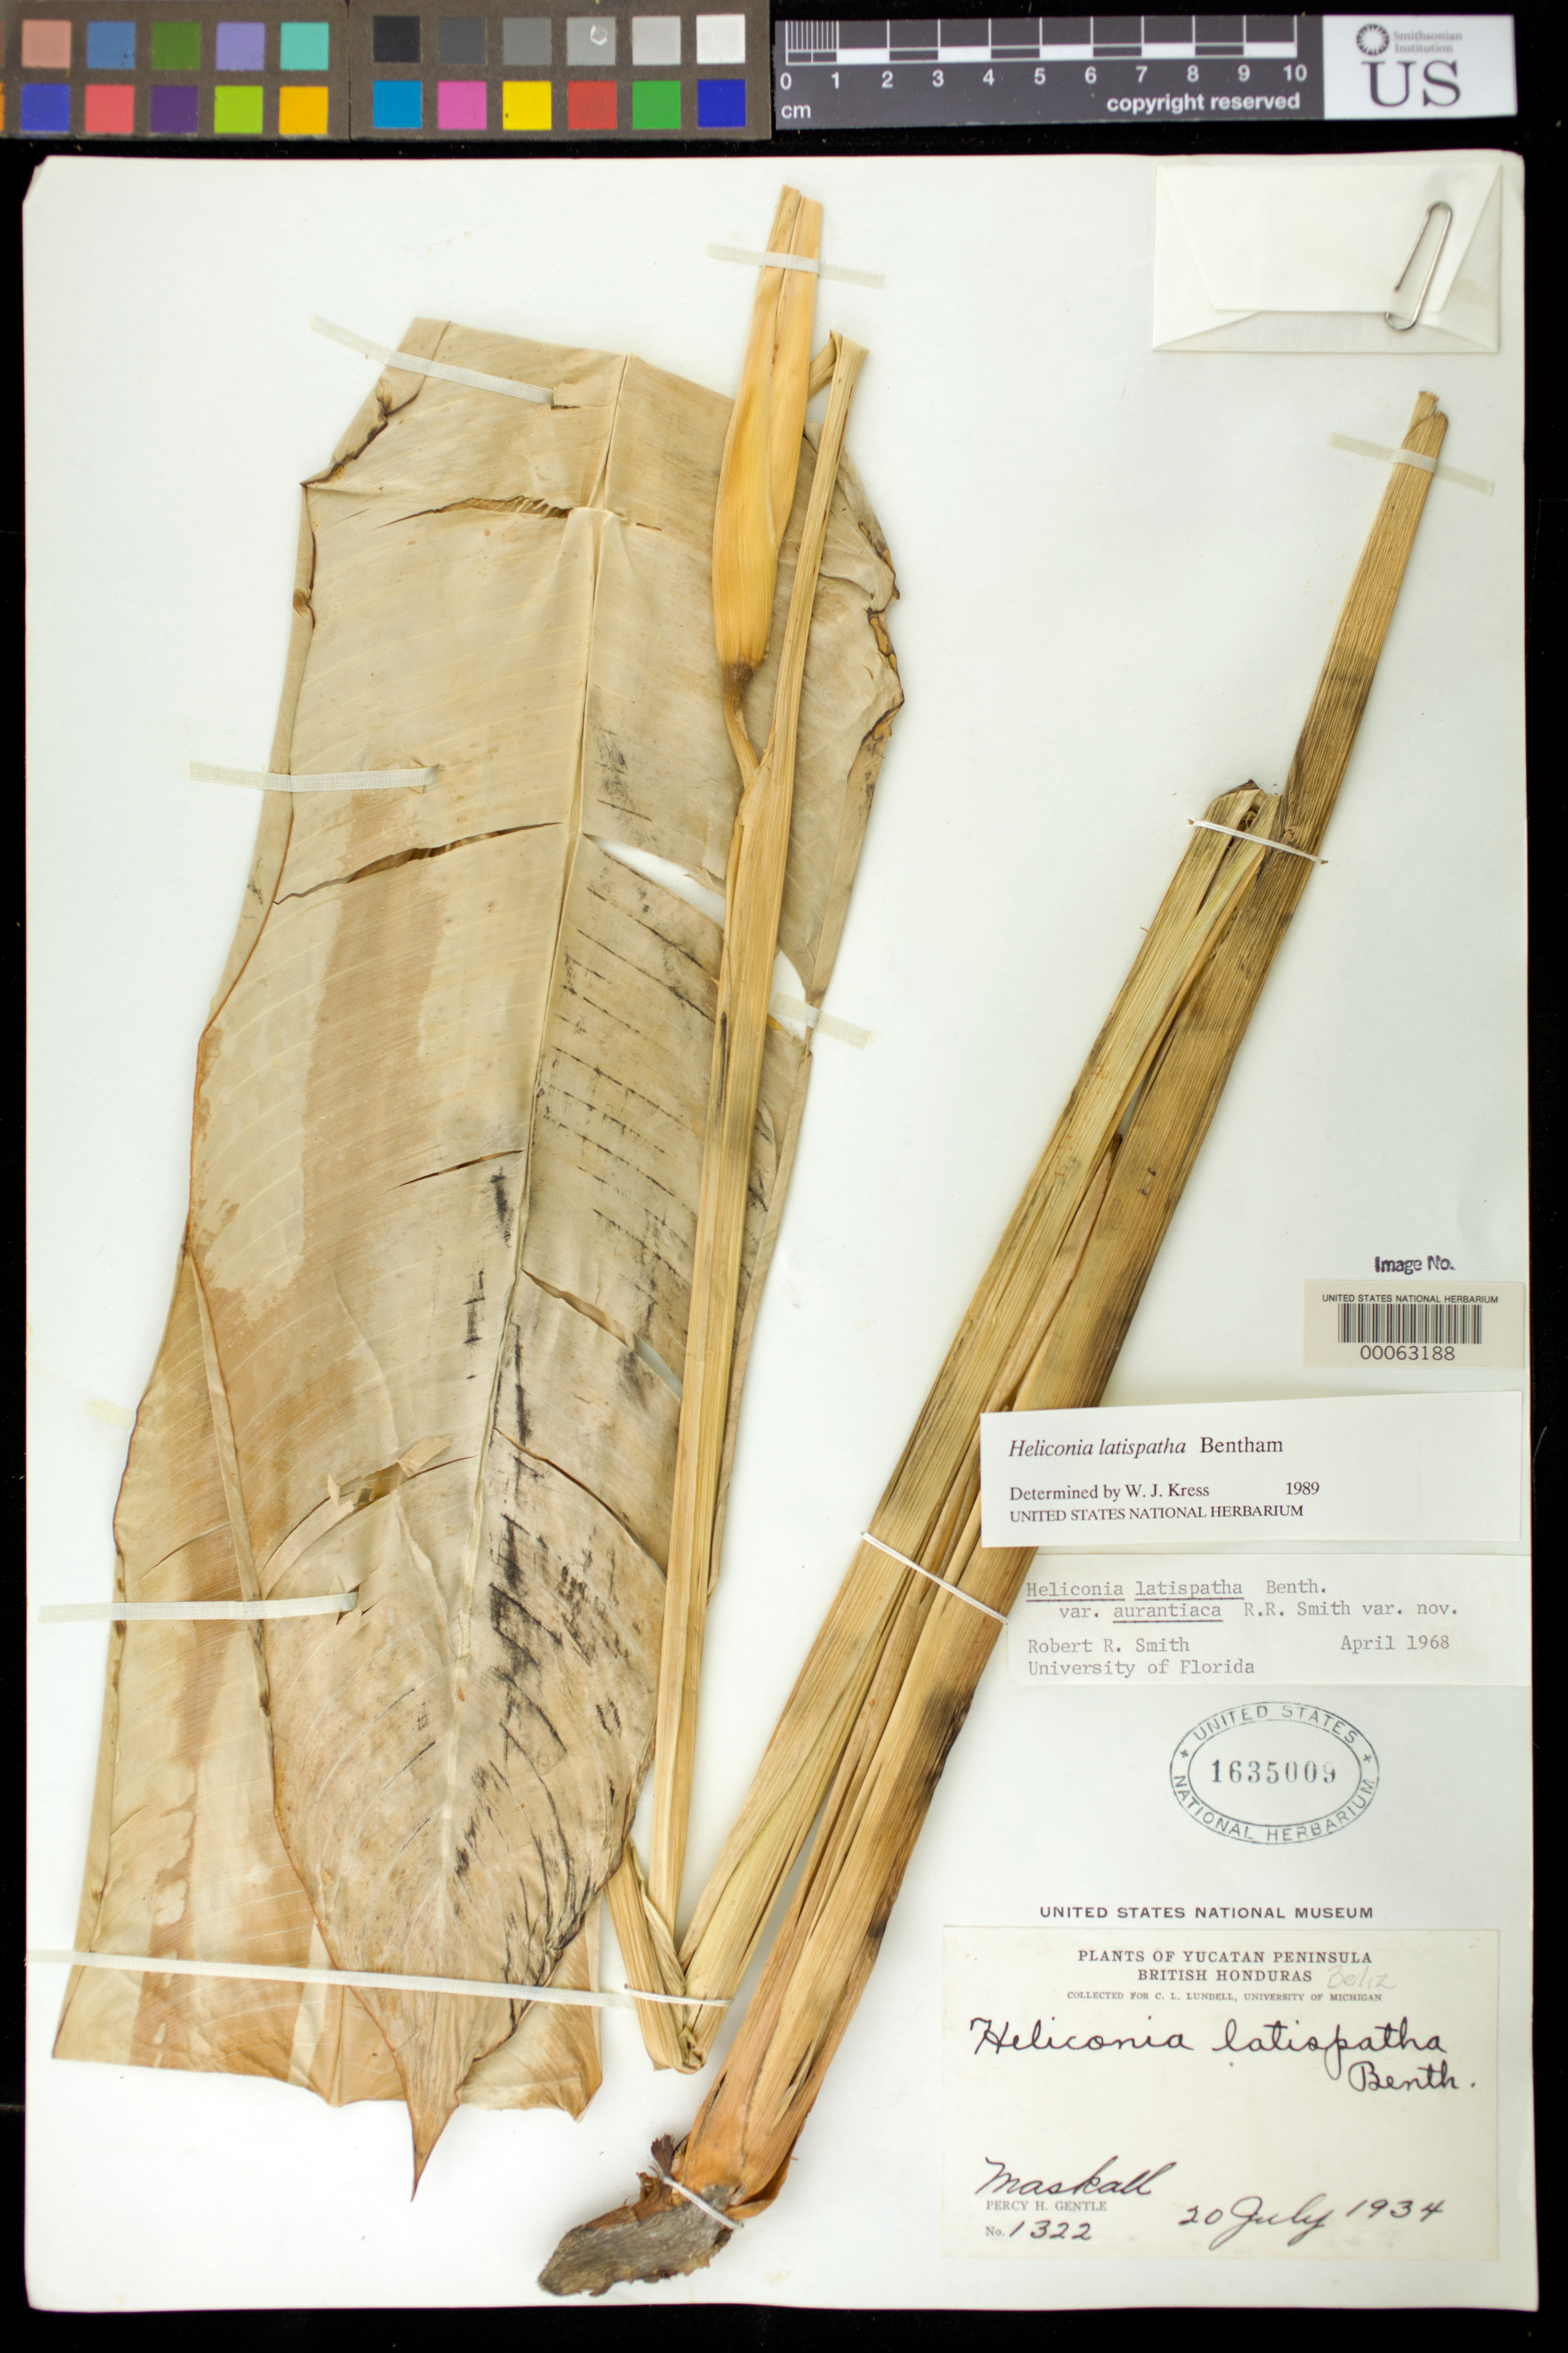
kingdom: Plantae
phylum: Tracheophyta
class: Liliopsida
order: Zingiberales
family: Heliconiaceae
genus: Heliconia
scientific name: Heliconia latispatha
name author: Benth.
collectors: P. H. Gentle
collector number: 1322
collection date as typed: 20 Jul 1934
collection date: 1934-07-20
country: Belize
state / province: Belize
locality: Maskall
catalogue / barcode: US 1635009